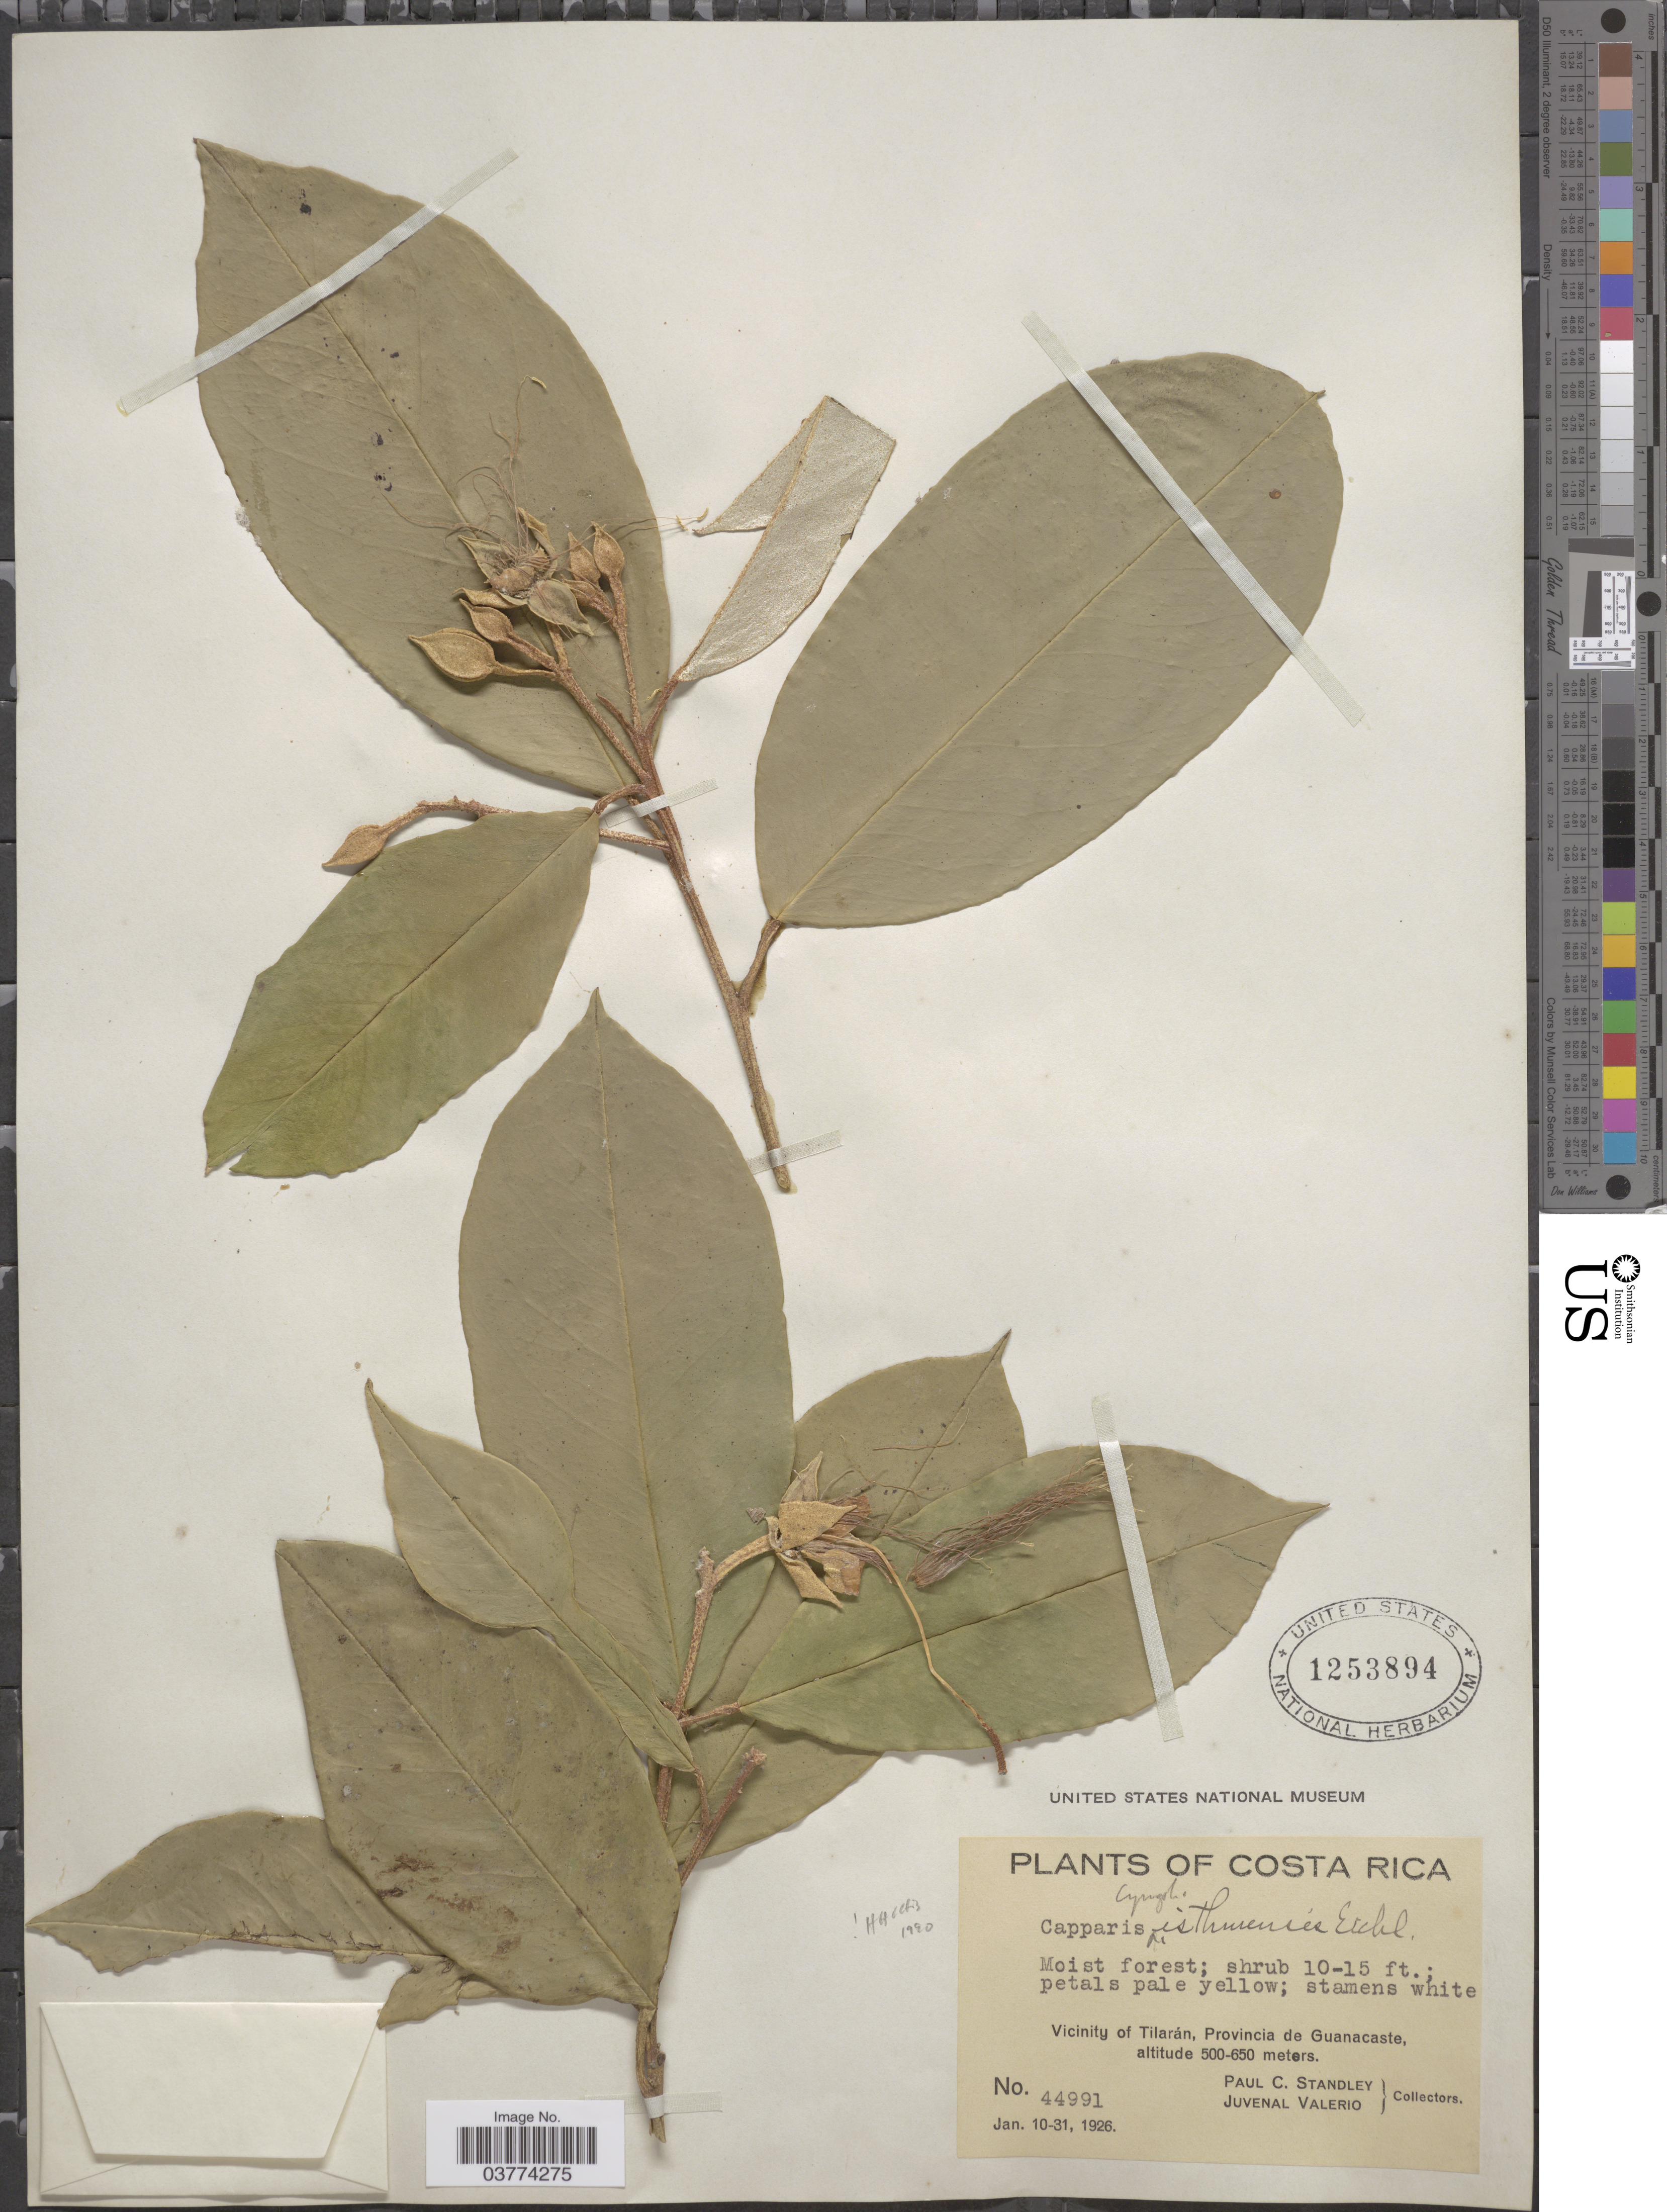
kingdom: Plantae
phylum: Tracheophyta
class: Magnoliopsida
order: Brassicales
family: Capparaceae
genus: Quadrella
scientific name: Quadrella isthmensis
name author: (Eichler) Hutch.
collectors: P. C. Standley & J. Valerio R.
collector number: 44991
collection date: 1926-01-10/1926-01-31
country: Costa Rica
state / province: Guanacaste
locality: Vicinity of Tilarán.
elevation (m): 500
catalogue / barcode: US 1253894